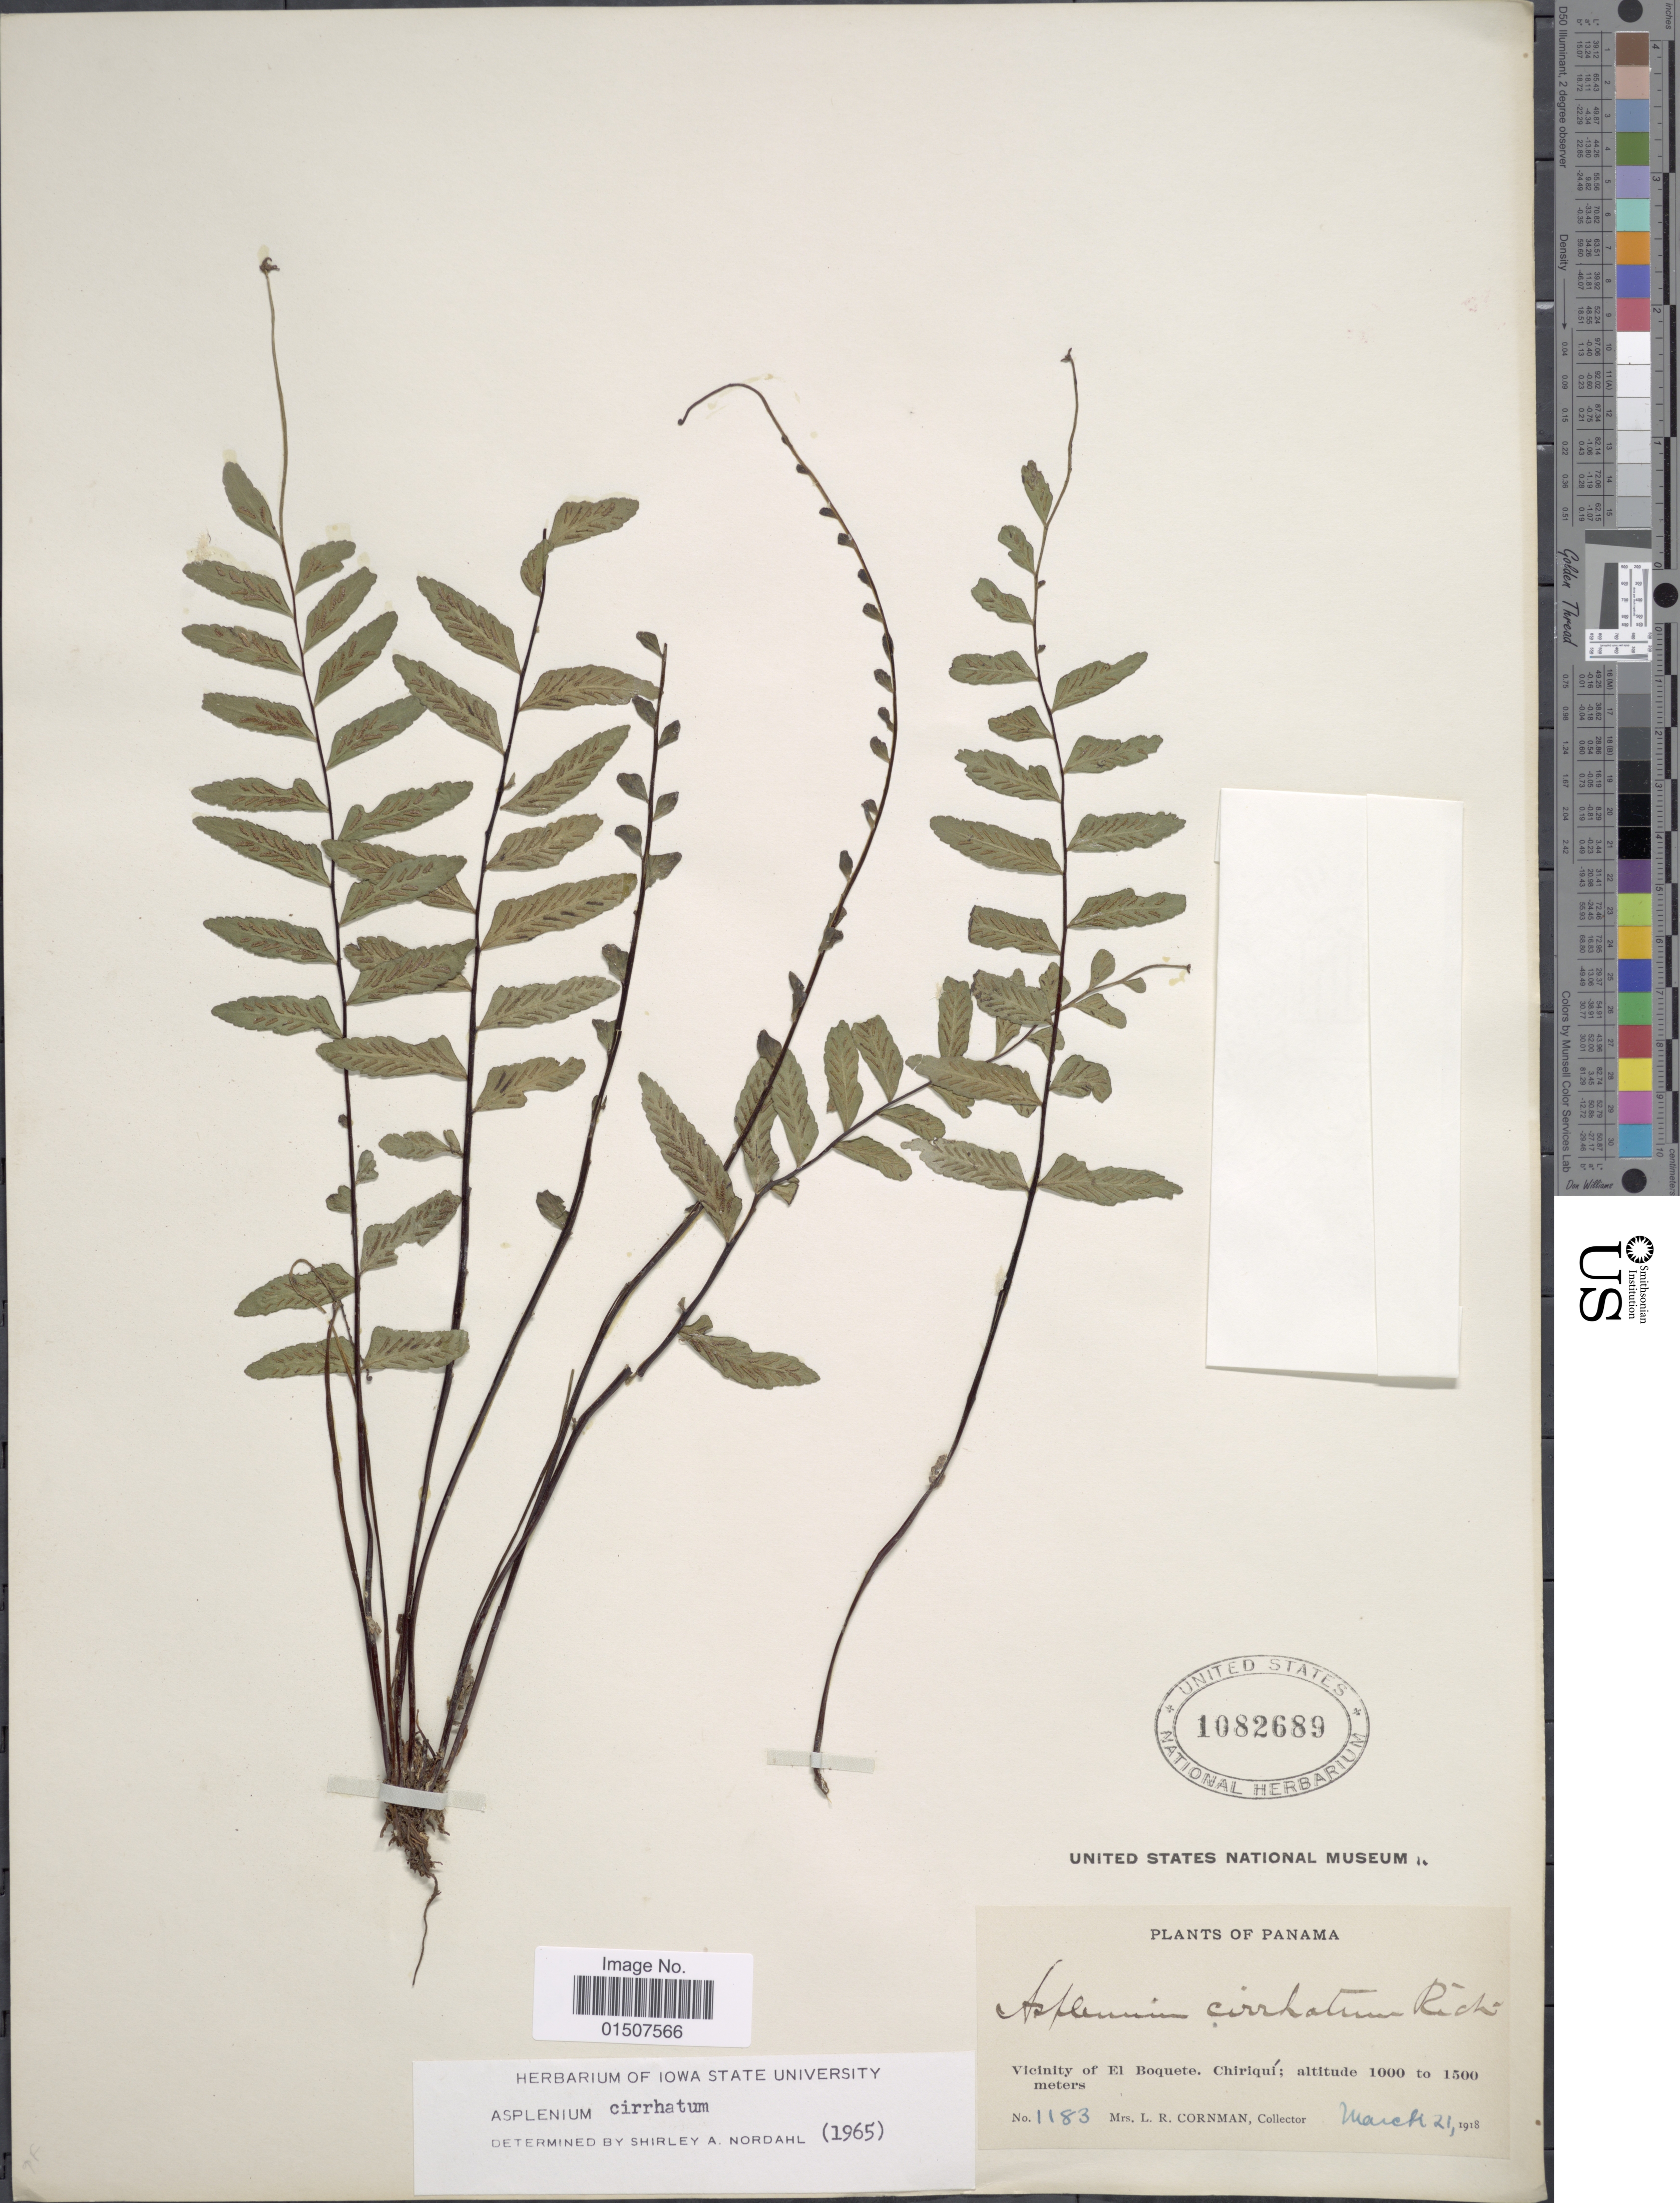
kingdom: Plantae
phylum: Tracheophyta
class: Polypodiopsida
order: Polypodiales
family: Aspleniaceae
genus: Asplenium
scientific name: Asplenium radicans var. cirrhatum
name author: (Rich. ex Willd.) Rosenst.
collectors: L. Cornman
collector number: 1183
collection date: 1918-03-21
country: Panama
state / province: Chiriqui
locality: Vicinity of El Boquete. Chiriqui.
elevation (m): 1000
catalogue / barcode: US 1082689